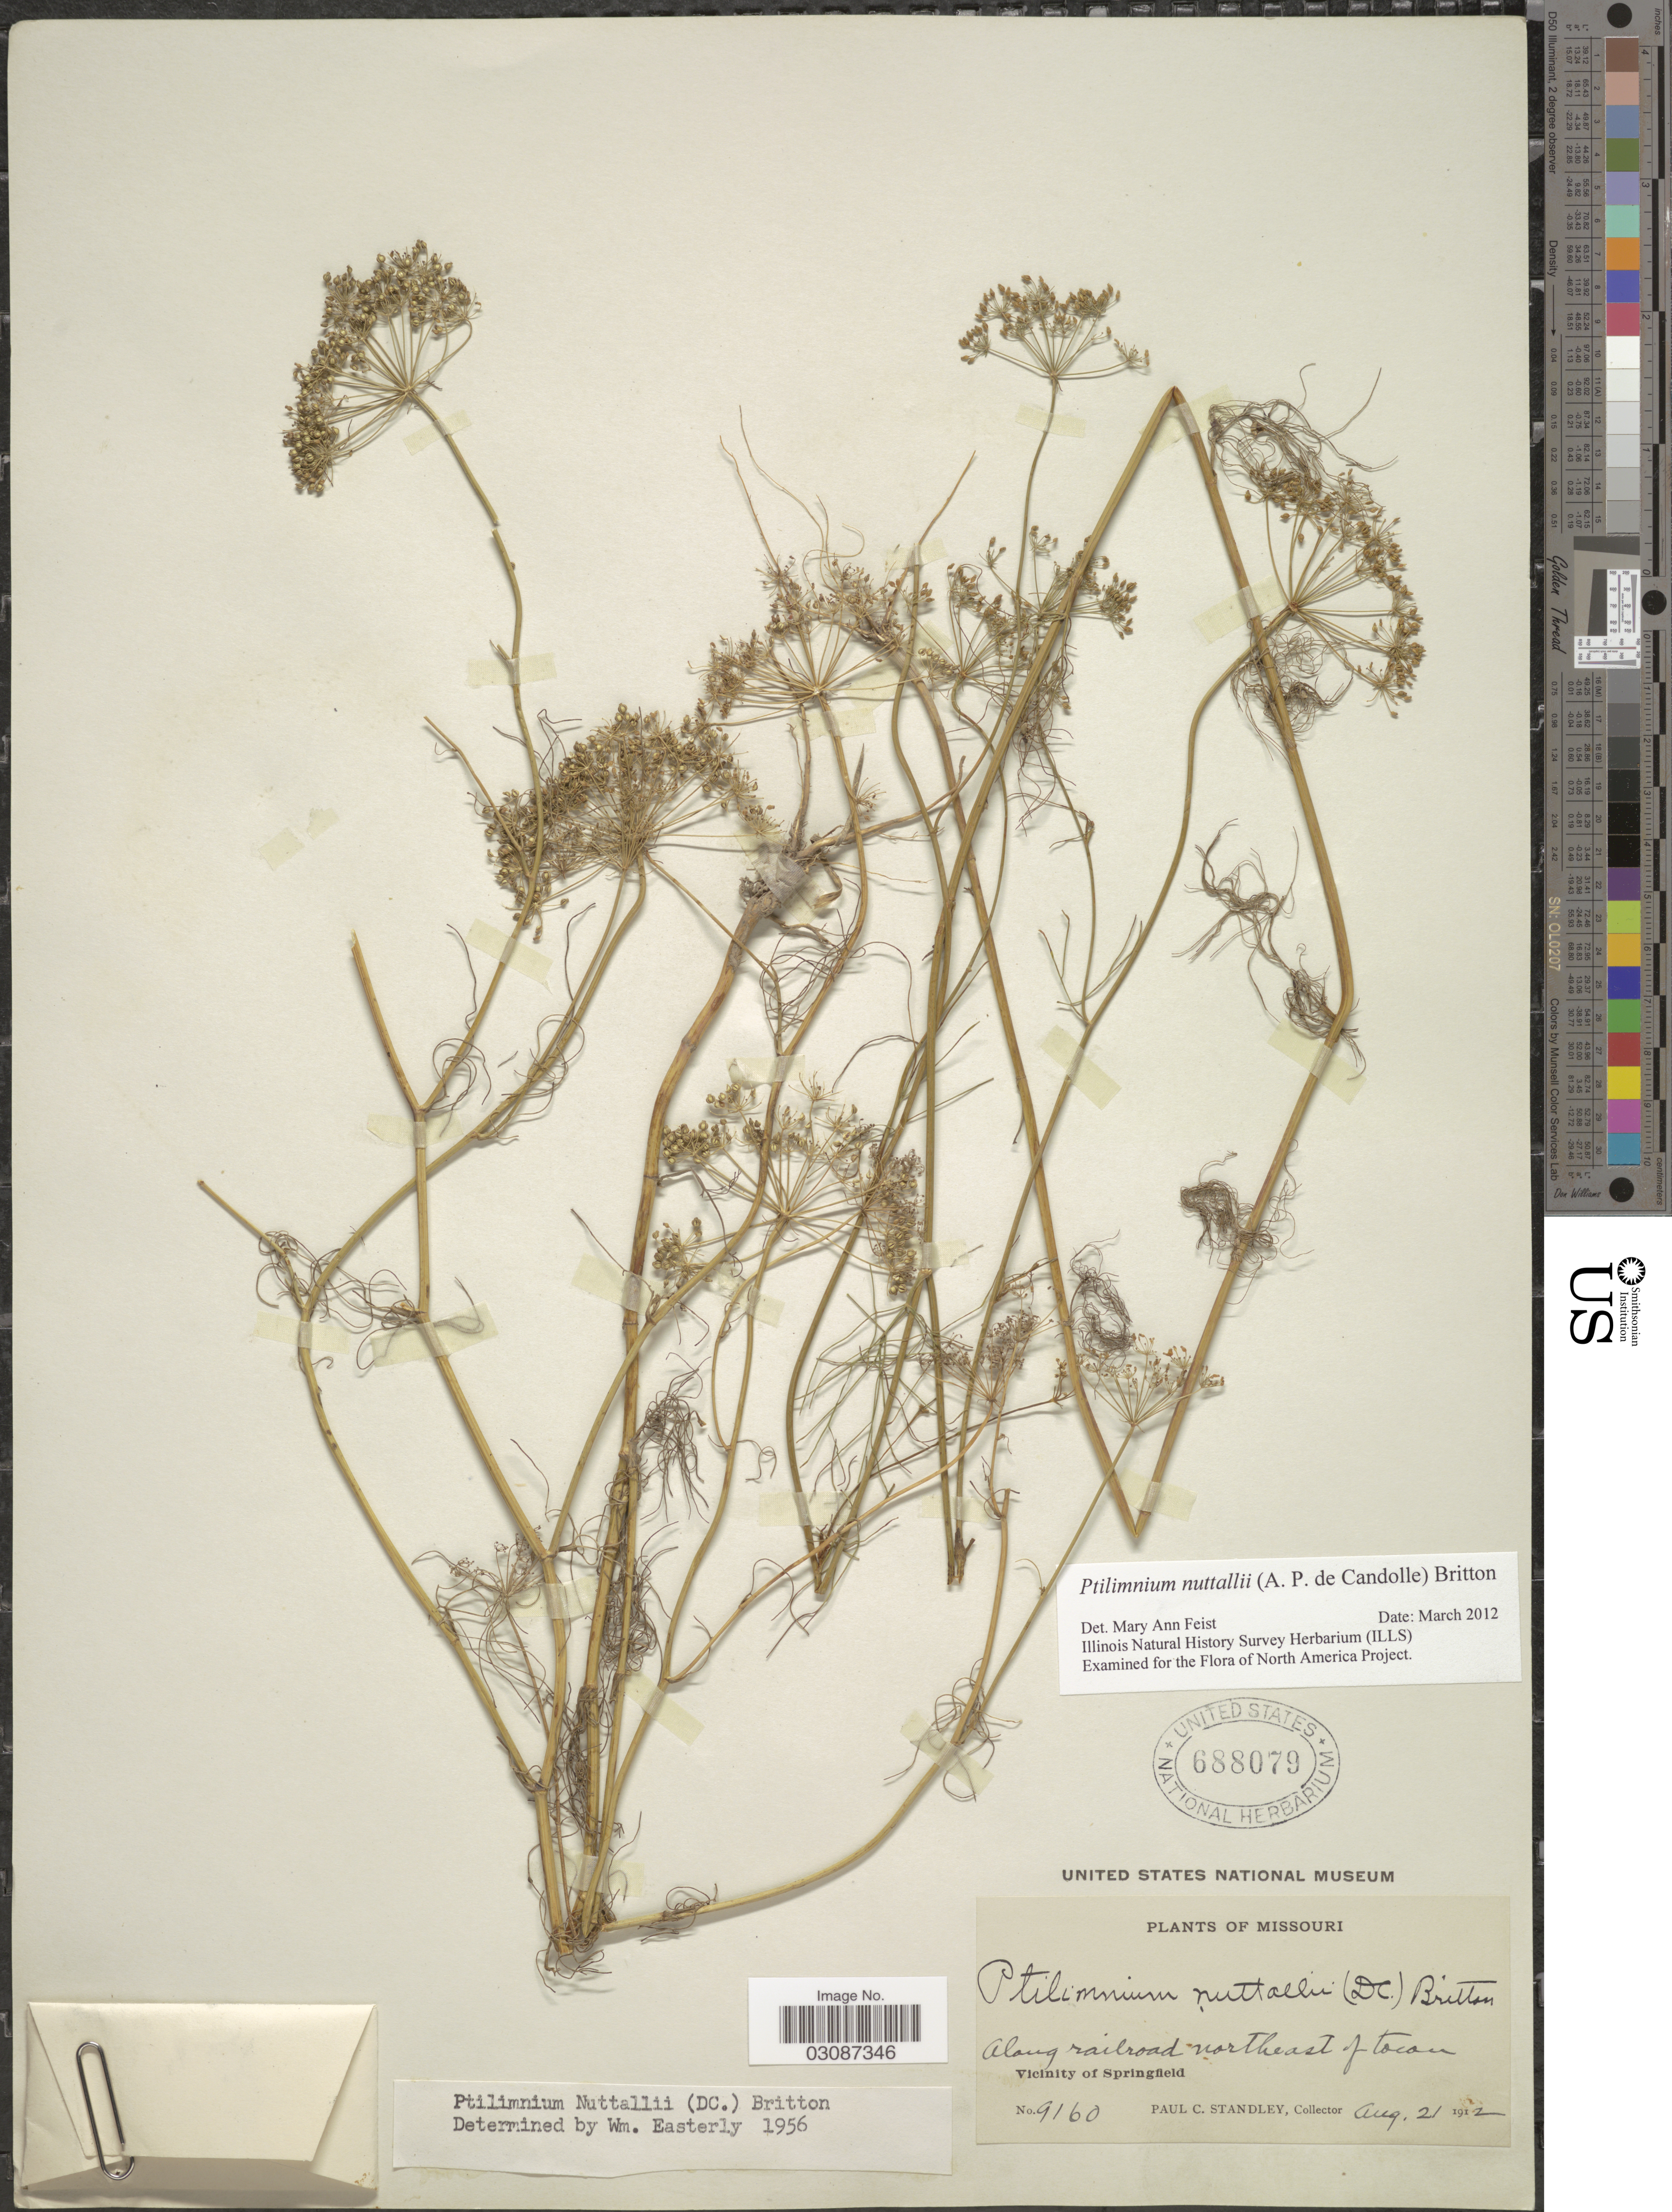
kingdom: Plantae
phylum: Tracheophyta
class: Magnoliopsida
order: Apiales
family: Apiaceae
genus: Ptilimnium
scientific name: Ptilimnium nuttallii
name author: (DC.) Britton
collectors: P. C. Standley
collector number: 9160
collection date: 1912-08-21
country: United States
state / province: Missouri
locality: Along railroad northeast of town. Vicinity of Springfield.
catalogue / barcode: US 688079